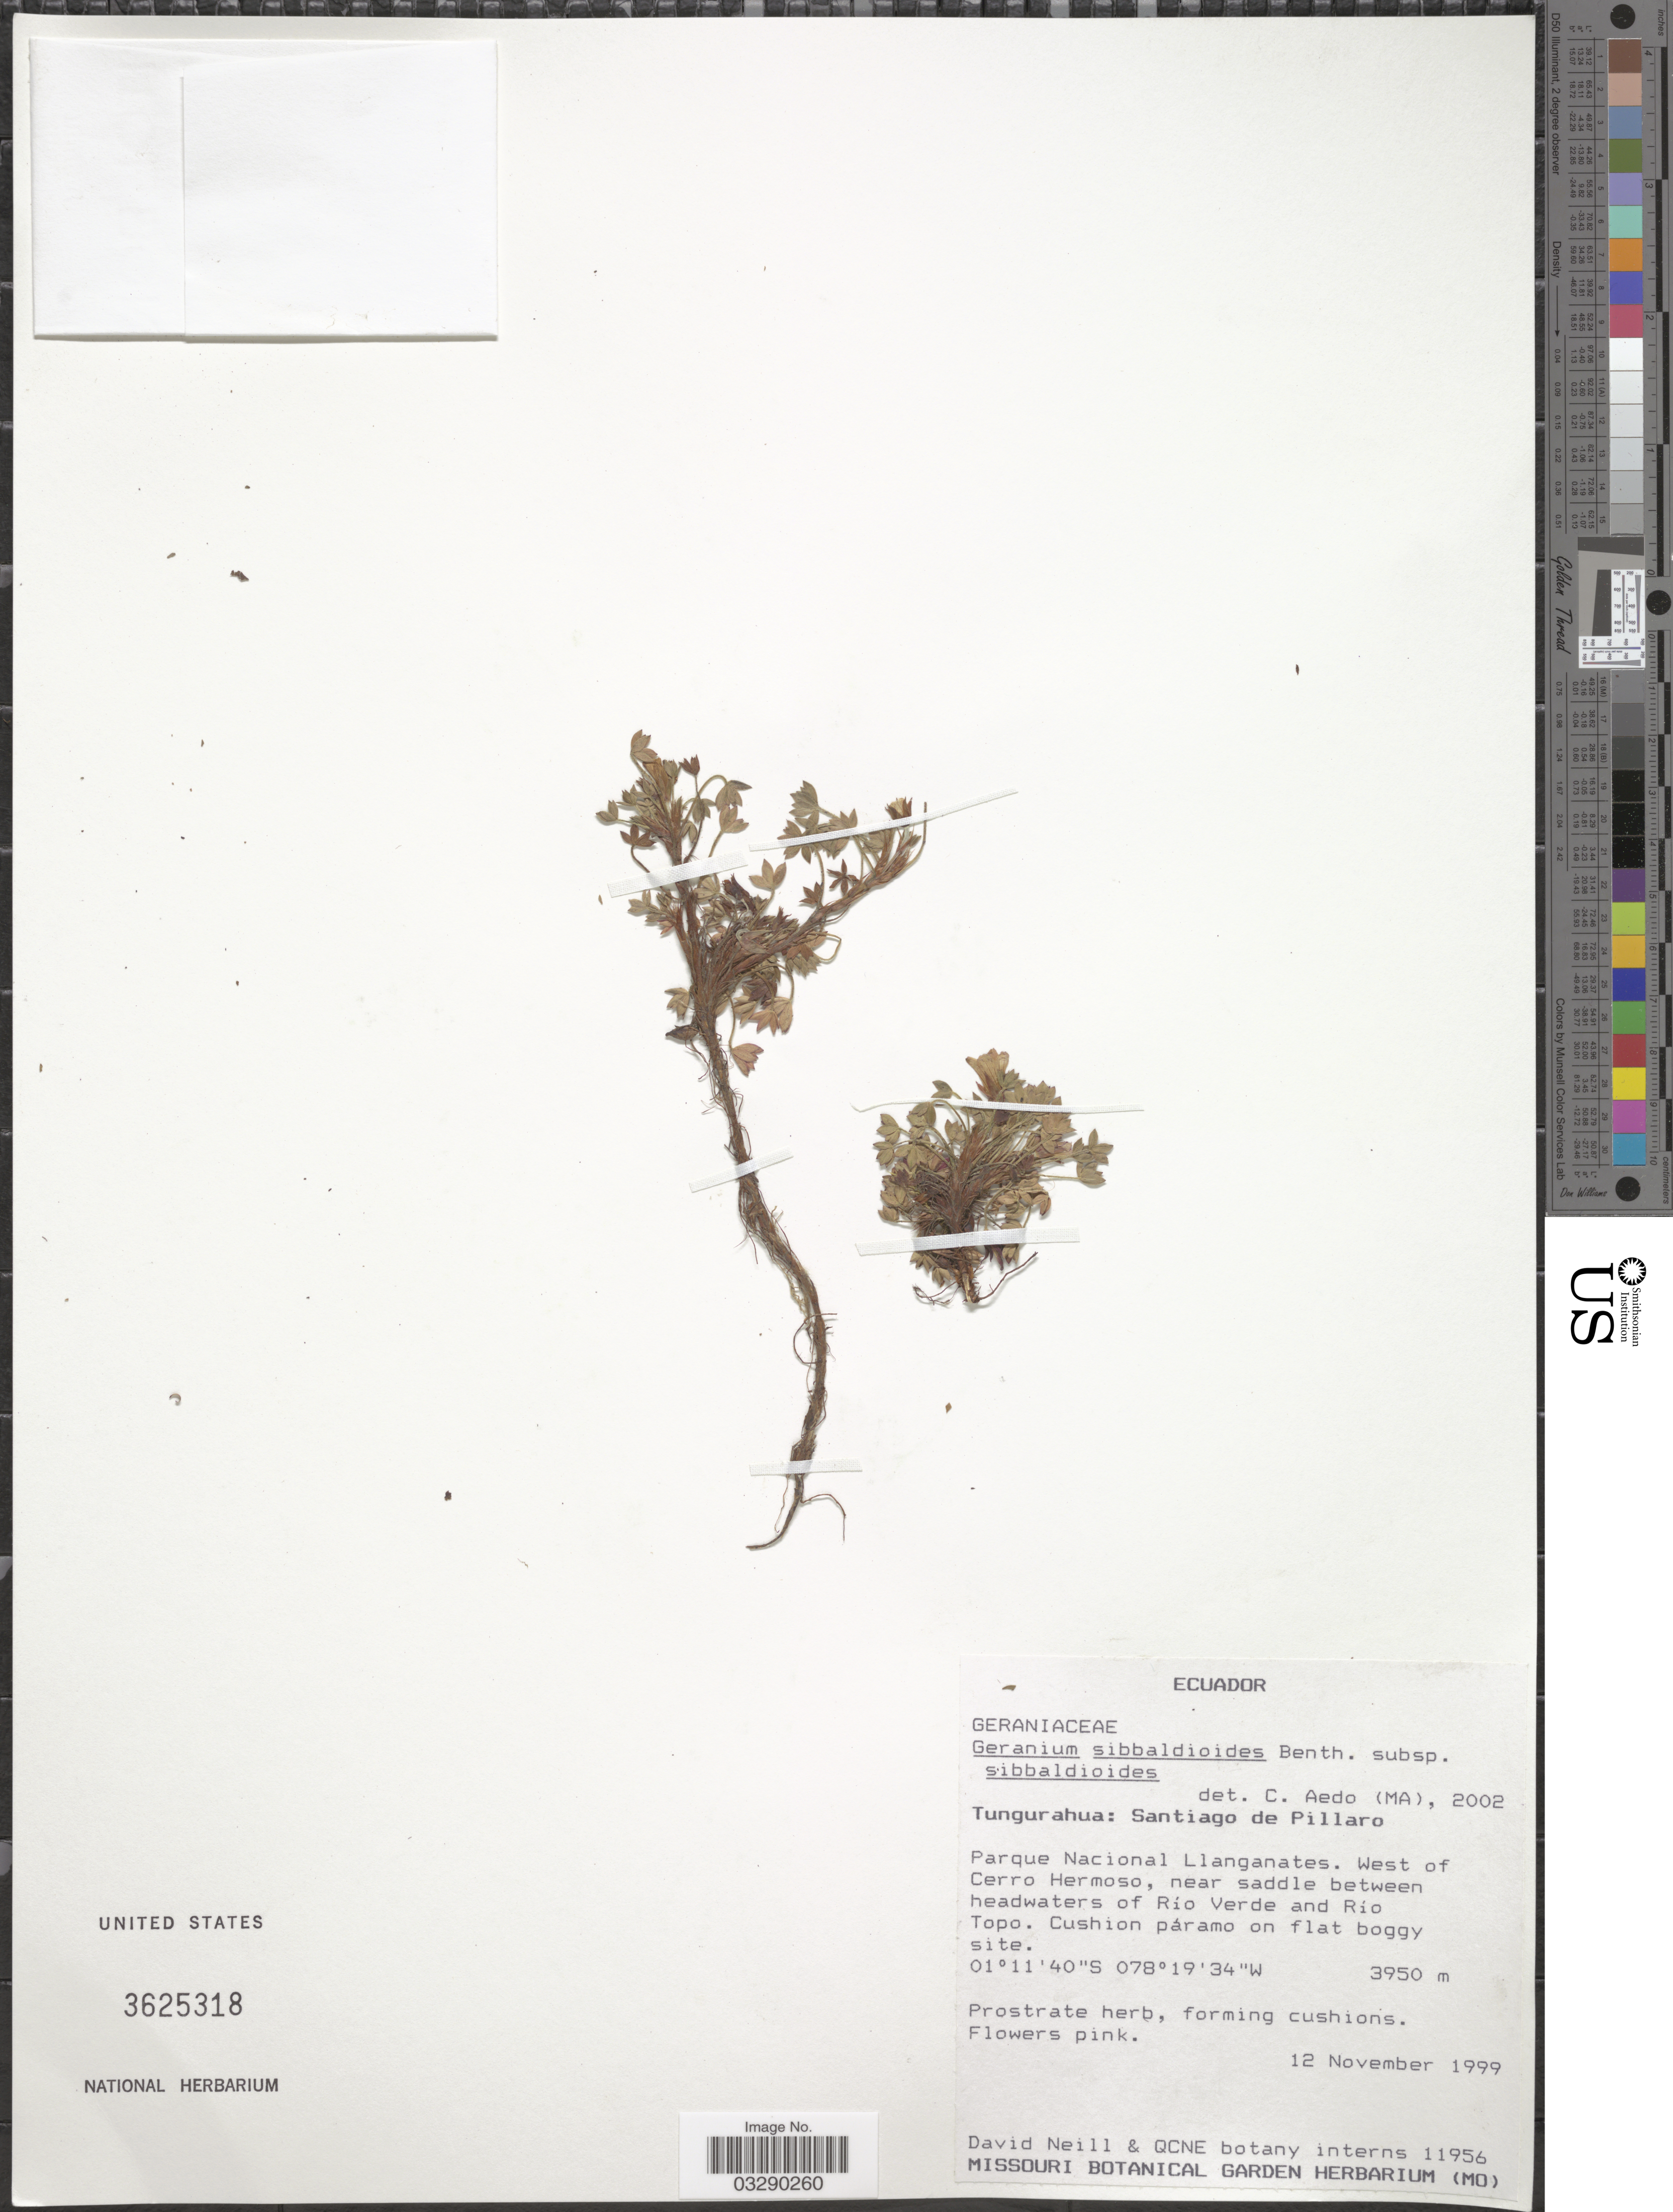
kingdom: Plantae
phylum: Tracheophyta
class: Magnoliopsida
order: Geraniales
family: Geraniaceae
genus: Geranium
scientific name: Geranium sibbaldioides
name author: Benth.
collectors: D. Neill & QCNE botany interns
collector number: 11956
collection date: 1999-11-12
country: Ecuador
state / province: Tungurahua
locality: Santiago de Pillaro. Parque Nacional Llanganates. West of Cerro Hermoso, near saddle between headwaters of Río Verde and Río Topo.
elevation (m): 3950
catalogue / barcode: US 3625318